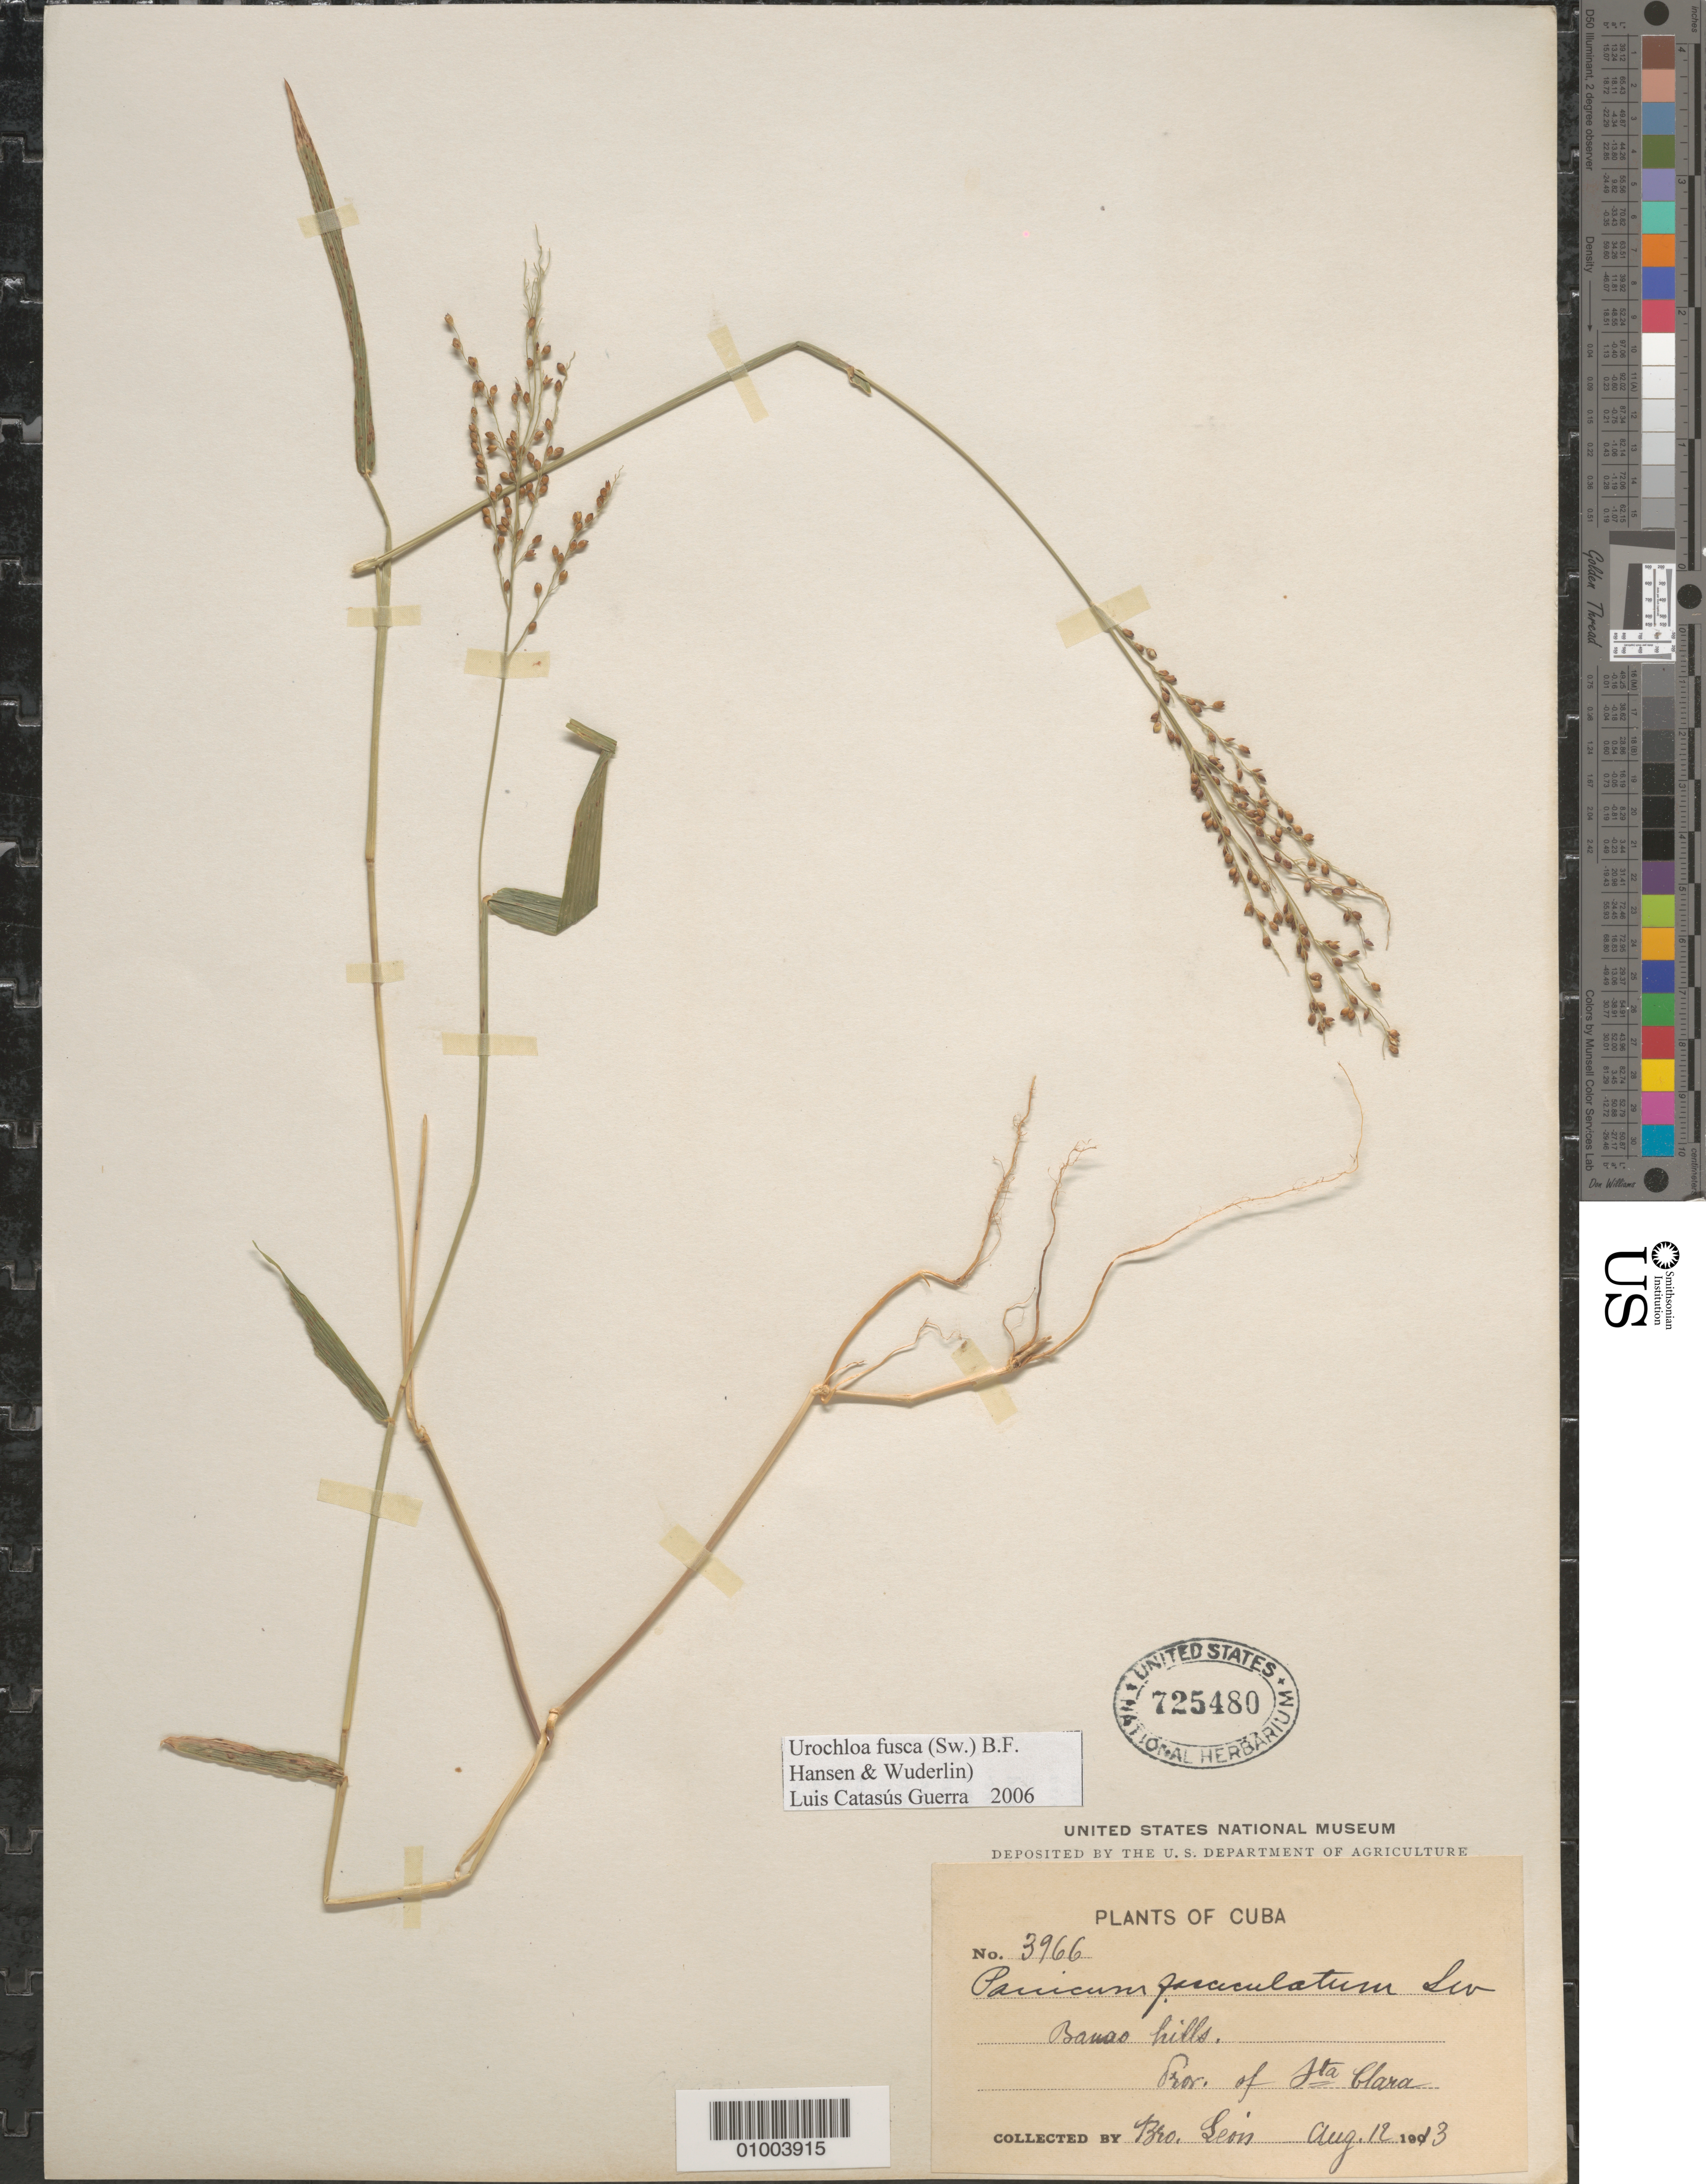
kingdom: Plantae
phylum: Tracheophyta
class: Liliopsida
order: Poales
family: Poaceae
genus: Urochloa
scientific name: Urochloa fusca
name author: (Sw.) B.F. Hansen & Wunderlin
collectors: Bro. León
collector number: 3966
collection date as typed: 12 Aug 1913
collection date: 1913-08-12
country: Cuba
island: Cuba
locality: Province of Santa clara Bauao hills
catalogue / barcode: US 725480